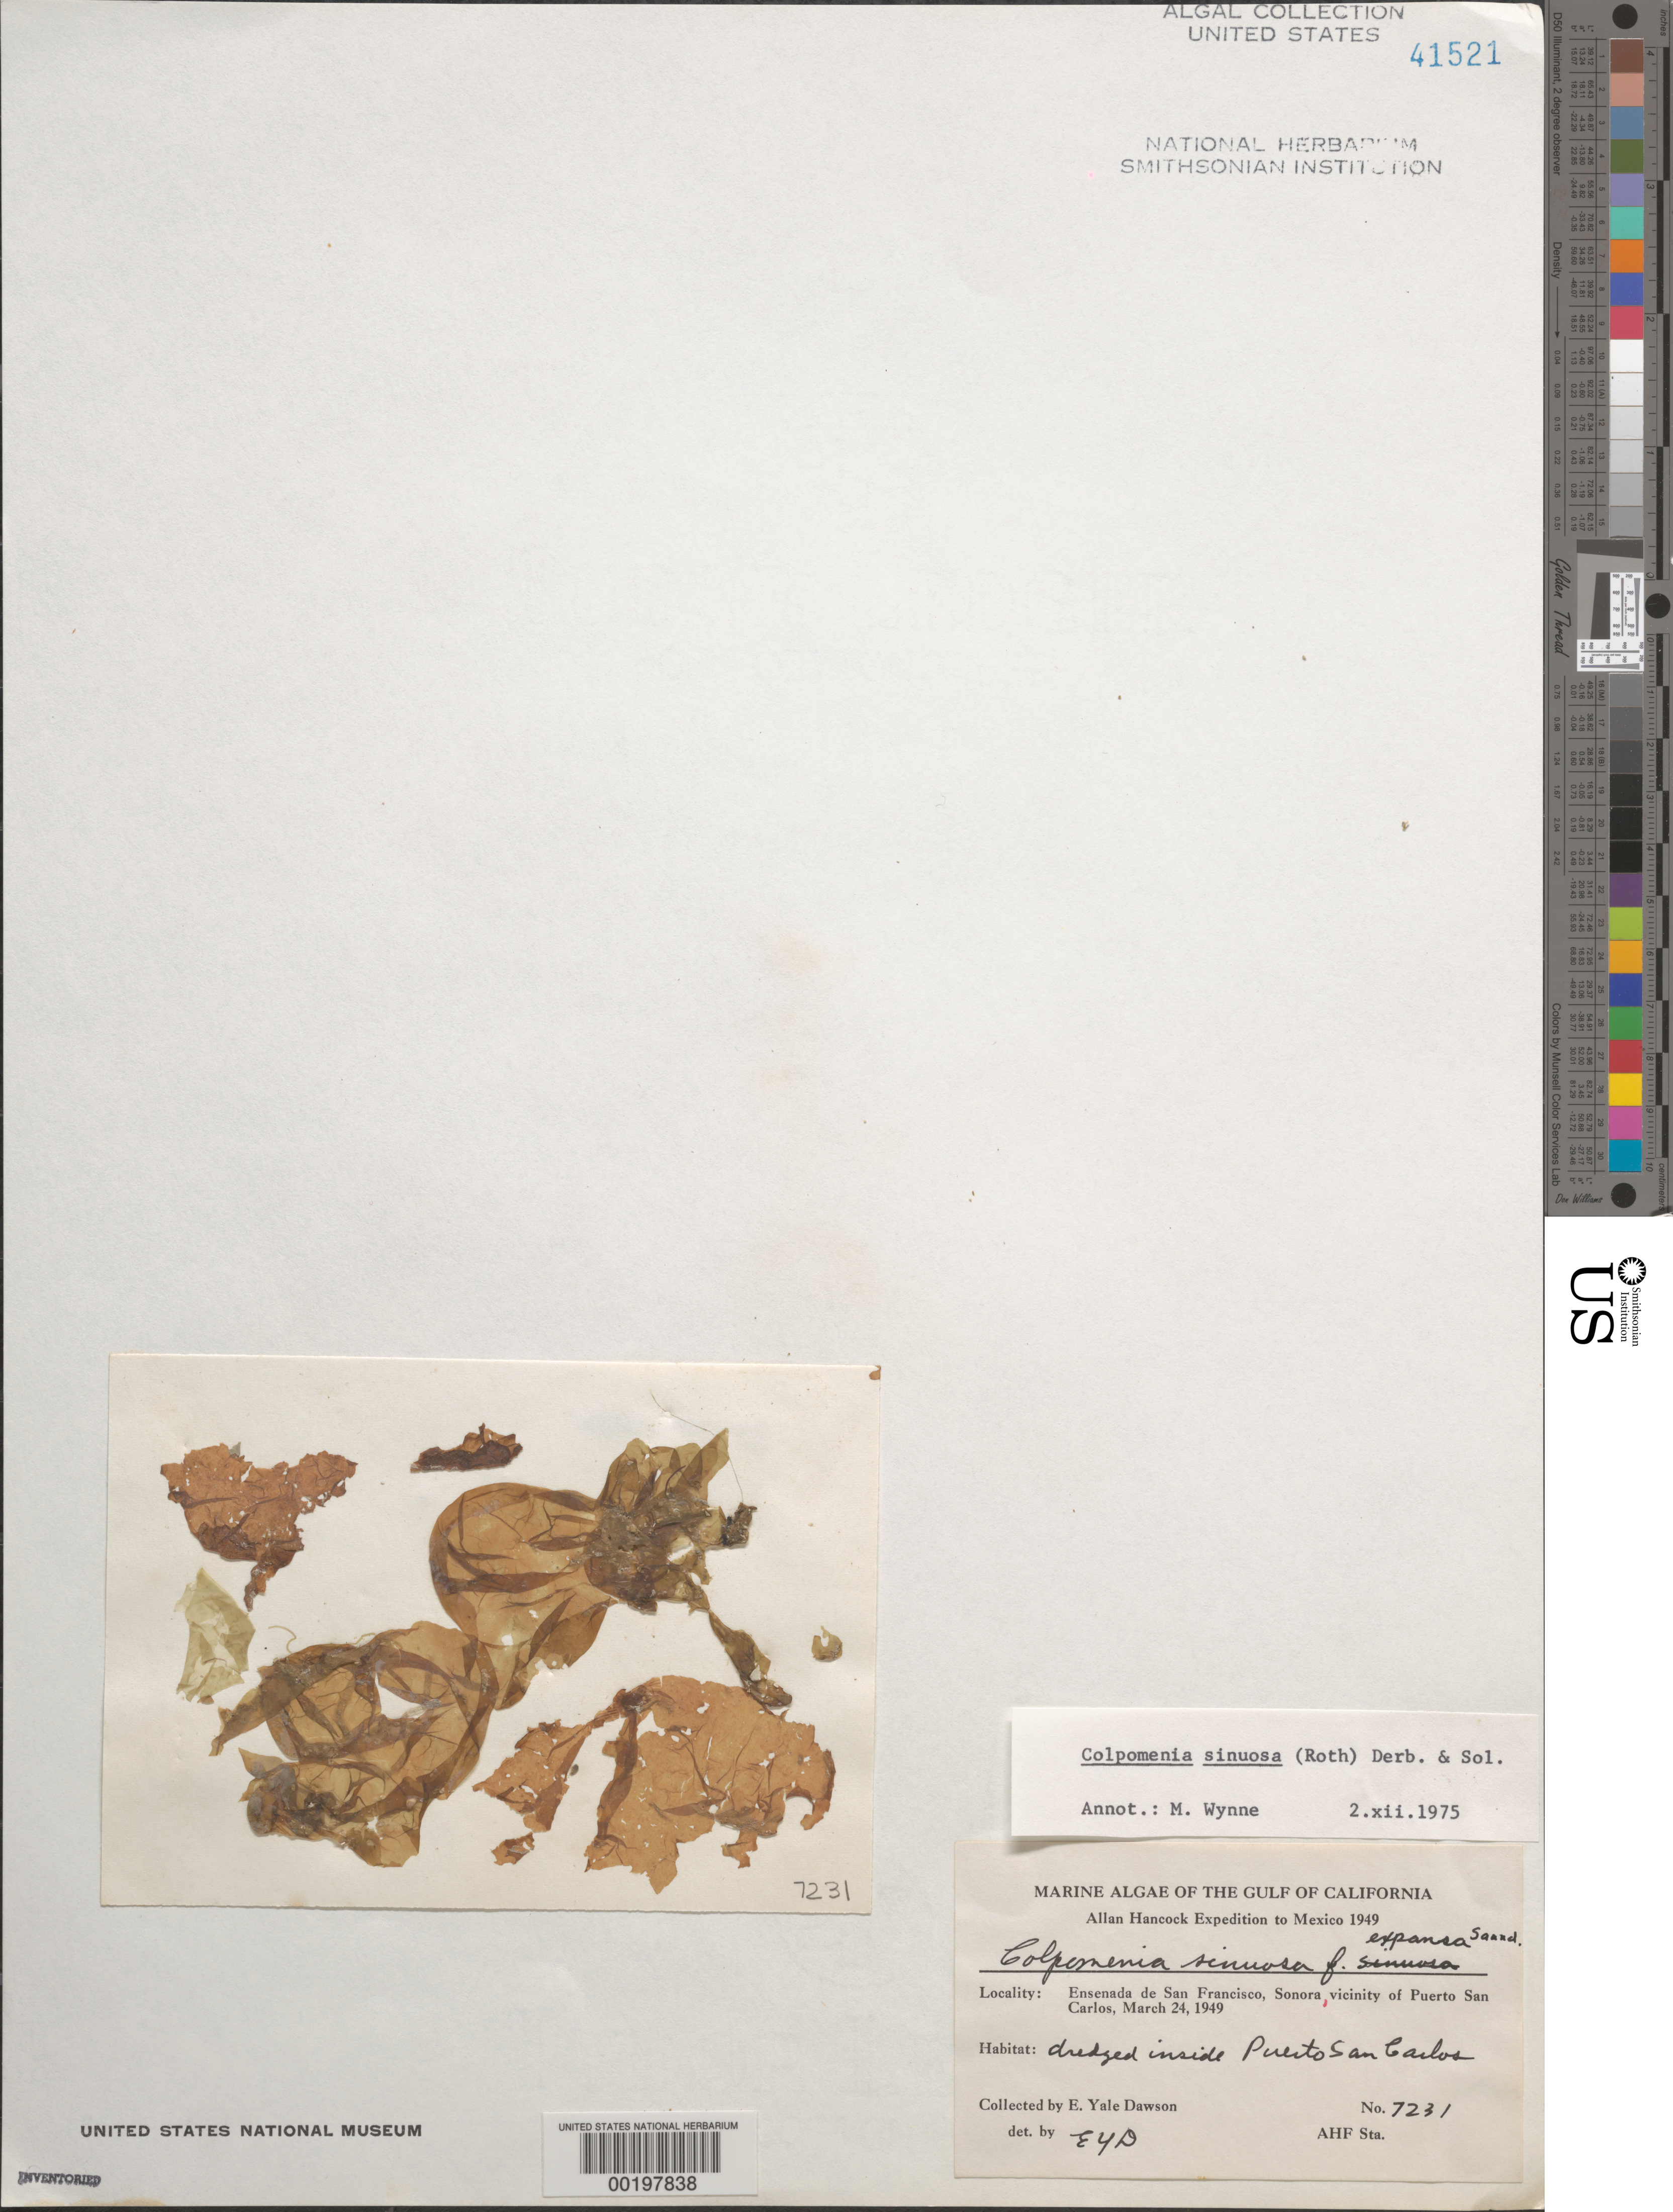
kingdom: Chromista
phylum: Ochrophyta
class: Phaeophyceae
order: Scytosiphonales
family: Scytosiphonaceae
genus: Colpomenia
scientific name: Colpomenia sinuosa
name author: (K. Mert. ex Roth) Derbes & Solier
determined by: Wynne, M. J.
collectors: E. Y. Dawson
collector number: EYD 7231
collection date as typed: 24 Mar 1949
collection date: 1949-03-24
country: Mexico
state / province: Sonora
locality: Puerto San Carlos area, Ensenada de San Francisco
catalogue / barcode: US 41521